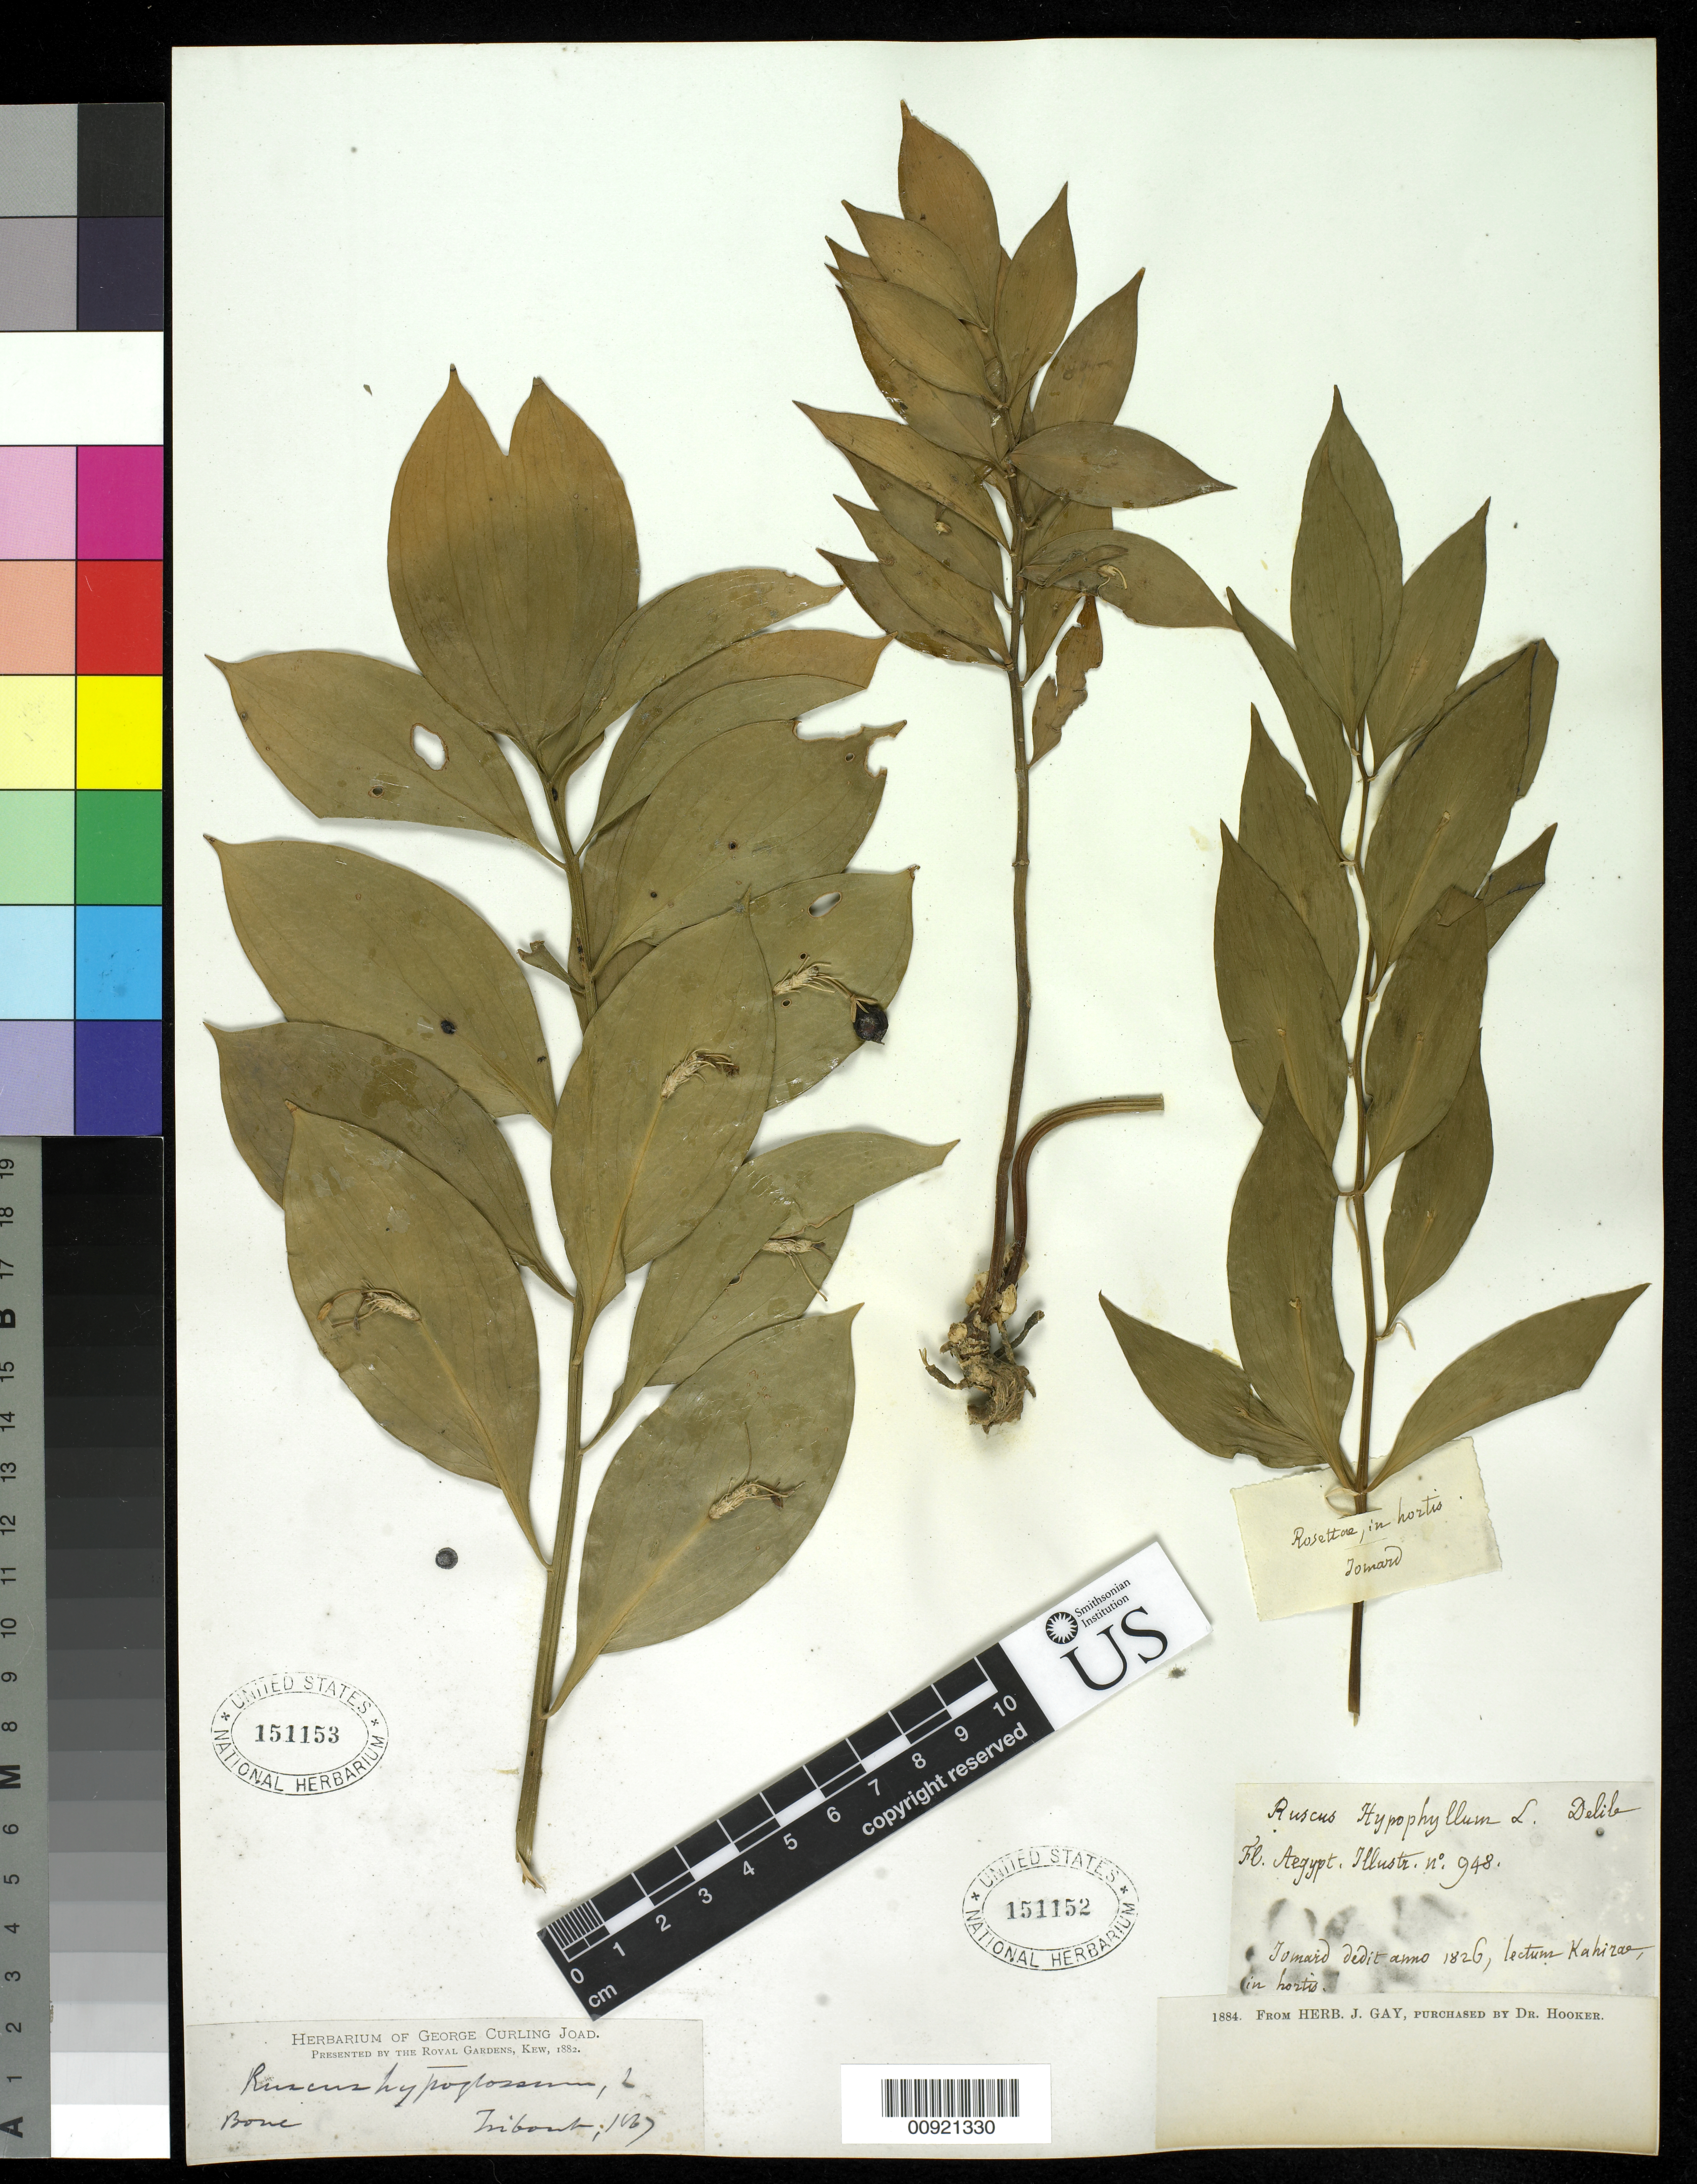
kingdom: Plantae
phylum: Tracheophyta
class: Liliopsida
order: Asparagales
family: Asparagaceae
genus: Ruscus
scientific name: Ruscus hypophyllum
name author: L.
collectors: Tribout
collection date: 1867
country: Algeria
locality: Bone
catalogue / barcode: US 151153-2